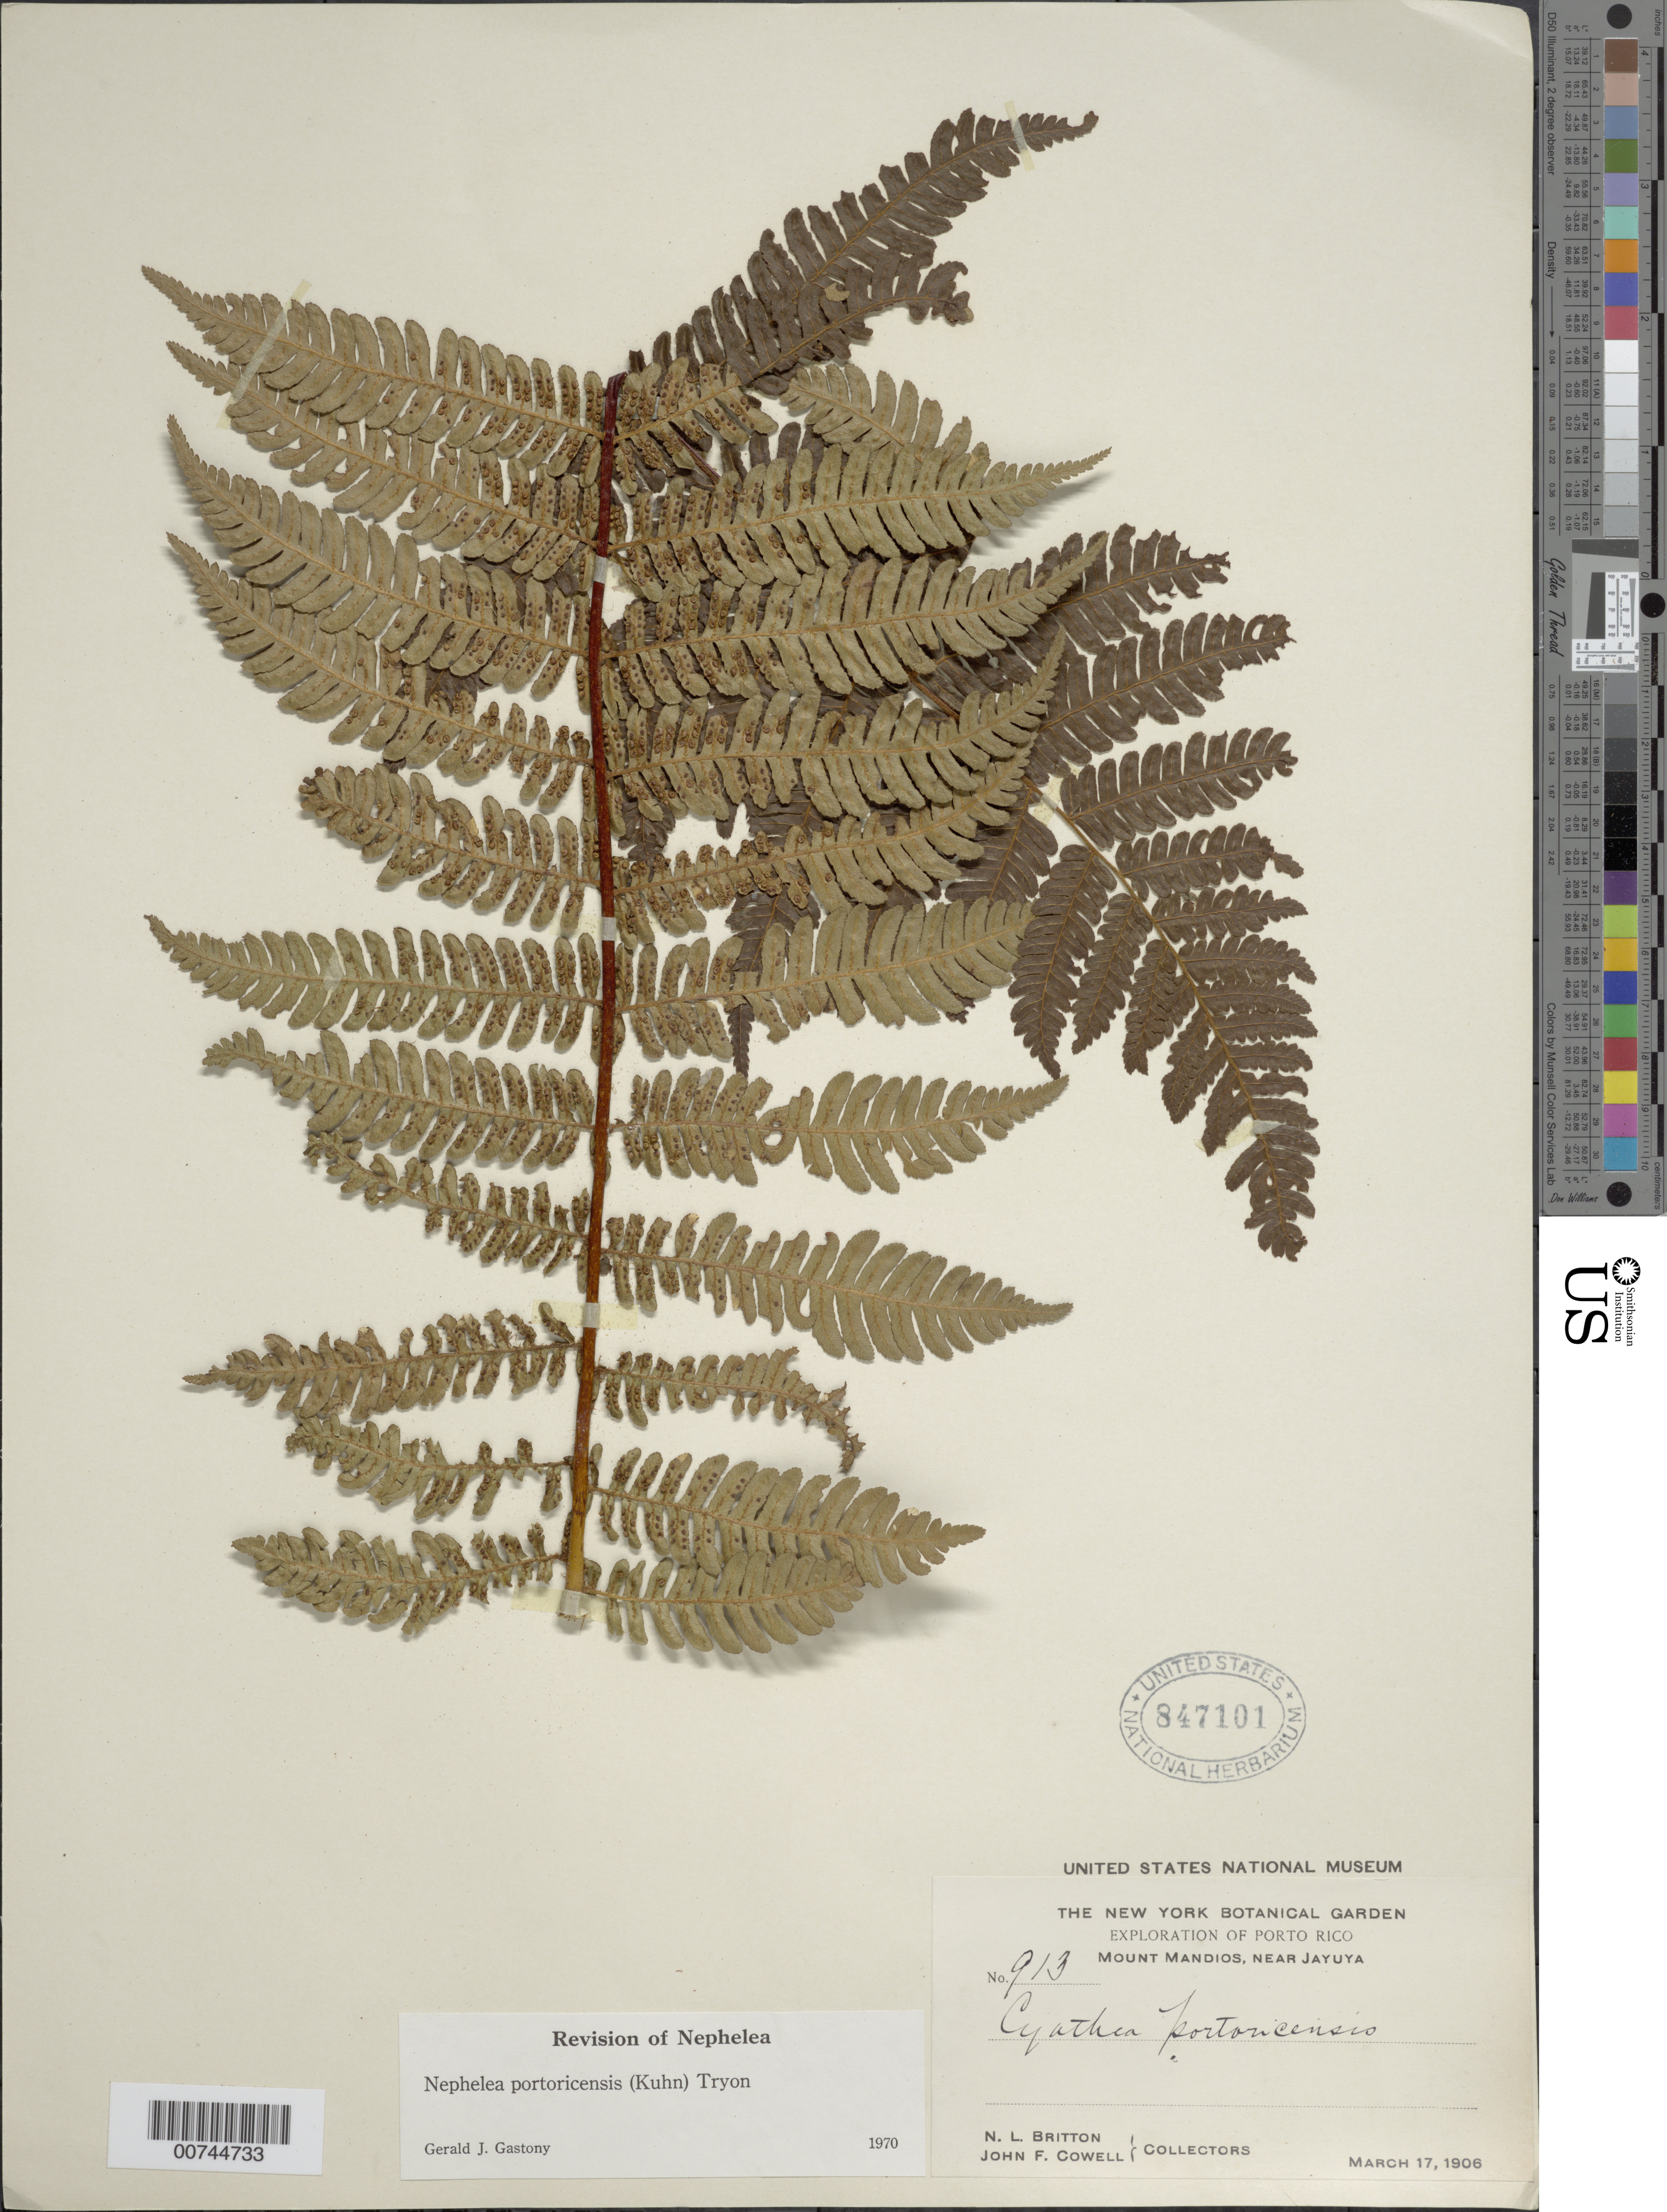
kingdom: Plantae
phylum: Tracheophyta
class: Polypodiopsida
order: Cyatheales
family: Cyatheaceae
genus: Alsophila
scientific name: Alsophila portoricensis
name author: (Spreng. ex Kuhn) D.S. Conant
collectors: N. Britton & J. F. Cowell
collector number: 913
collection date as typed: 17 Mar 1906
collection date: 1906-03-17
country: Puerto Rico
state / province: Jayuya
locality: Mount Mandios, near Jayuya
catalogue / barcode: US 847101